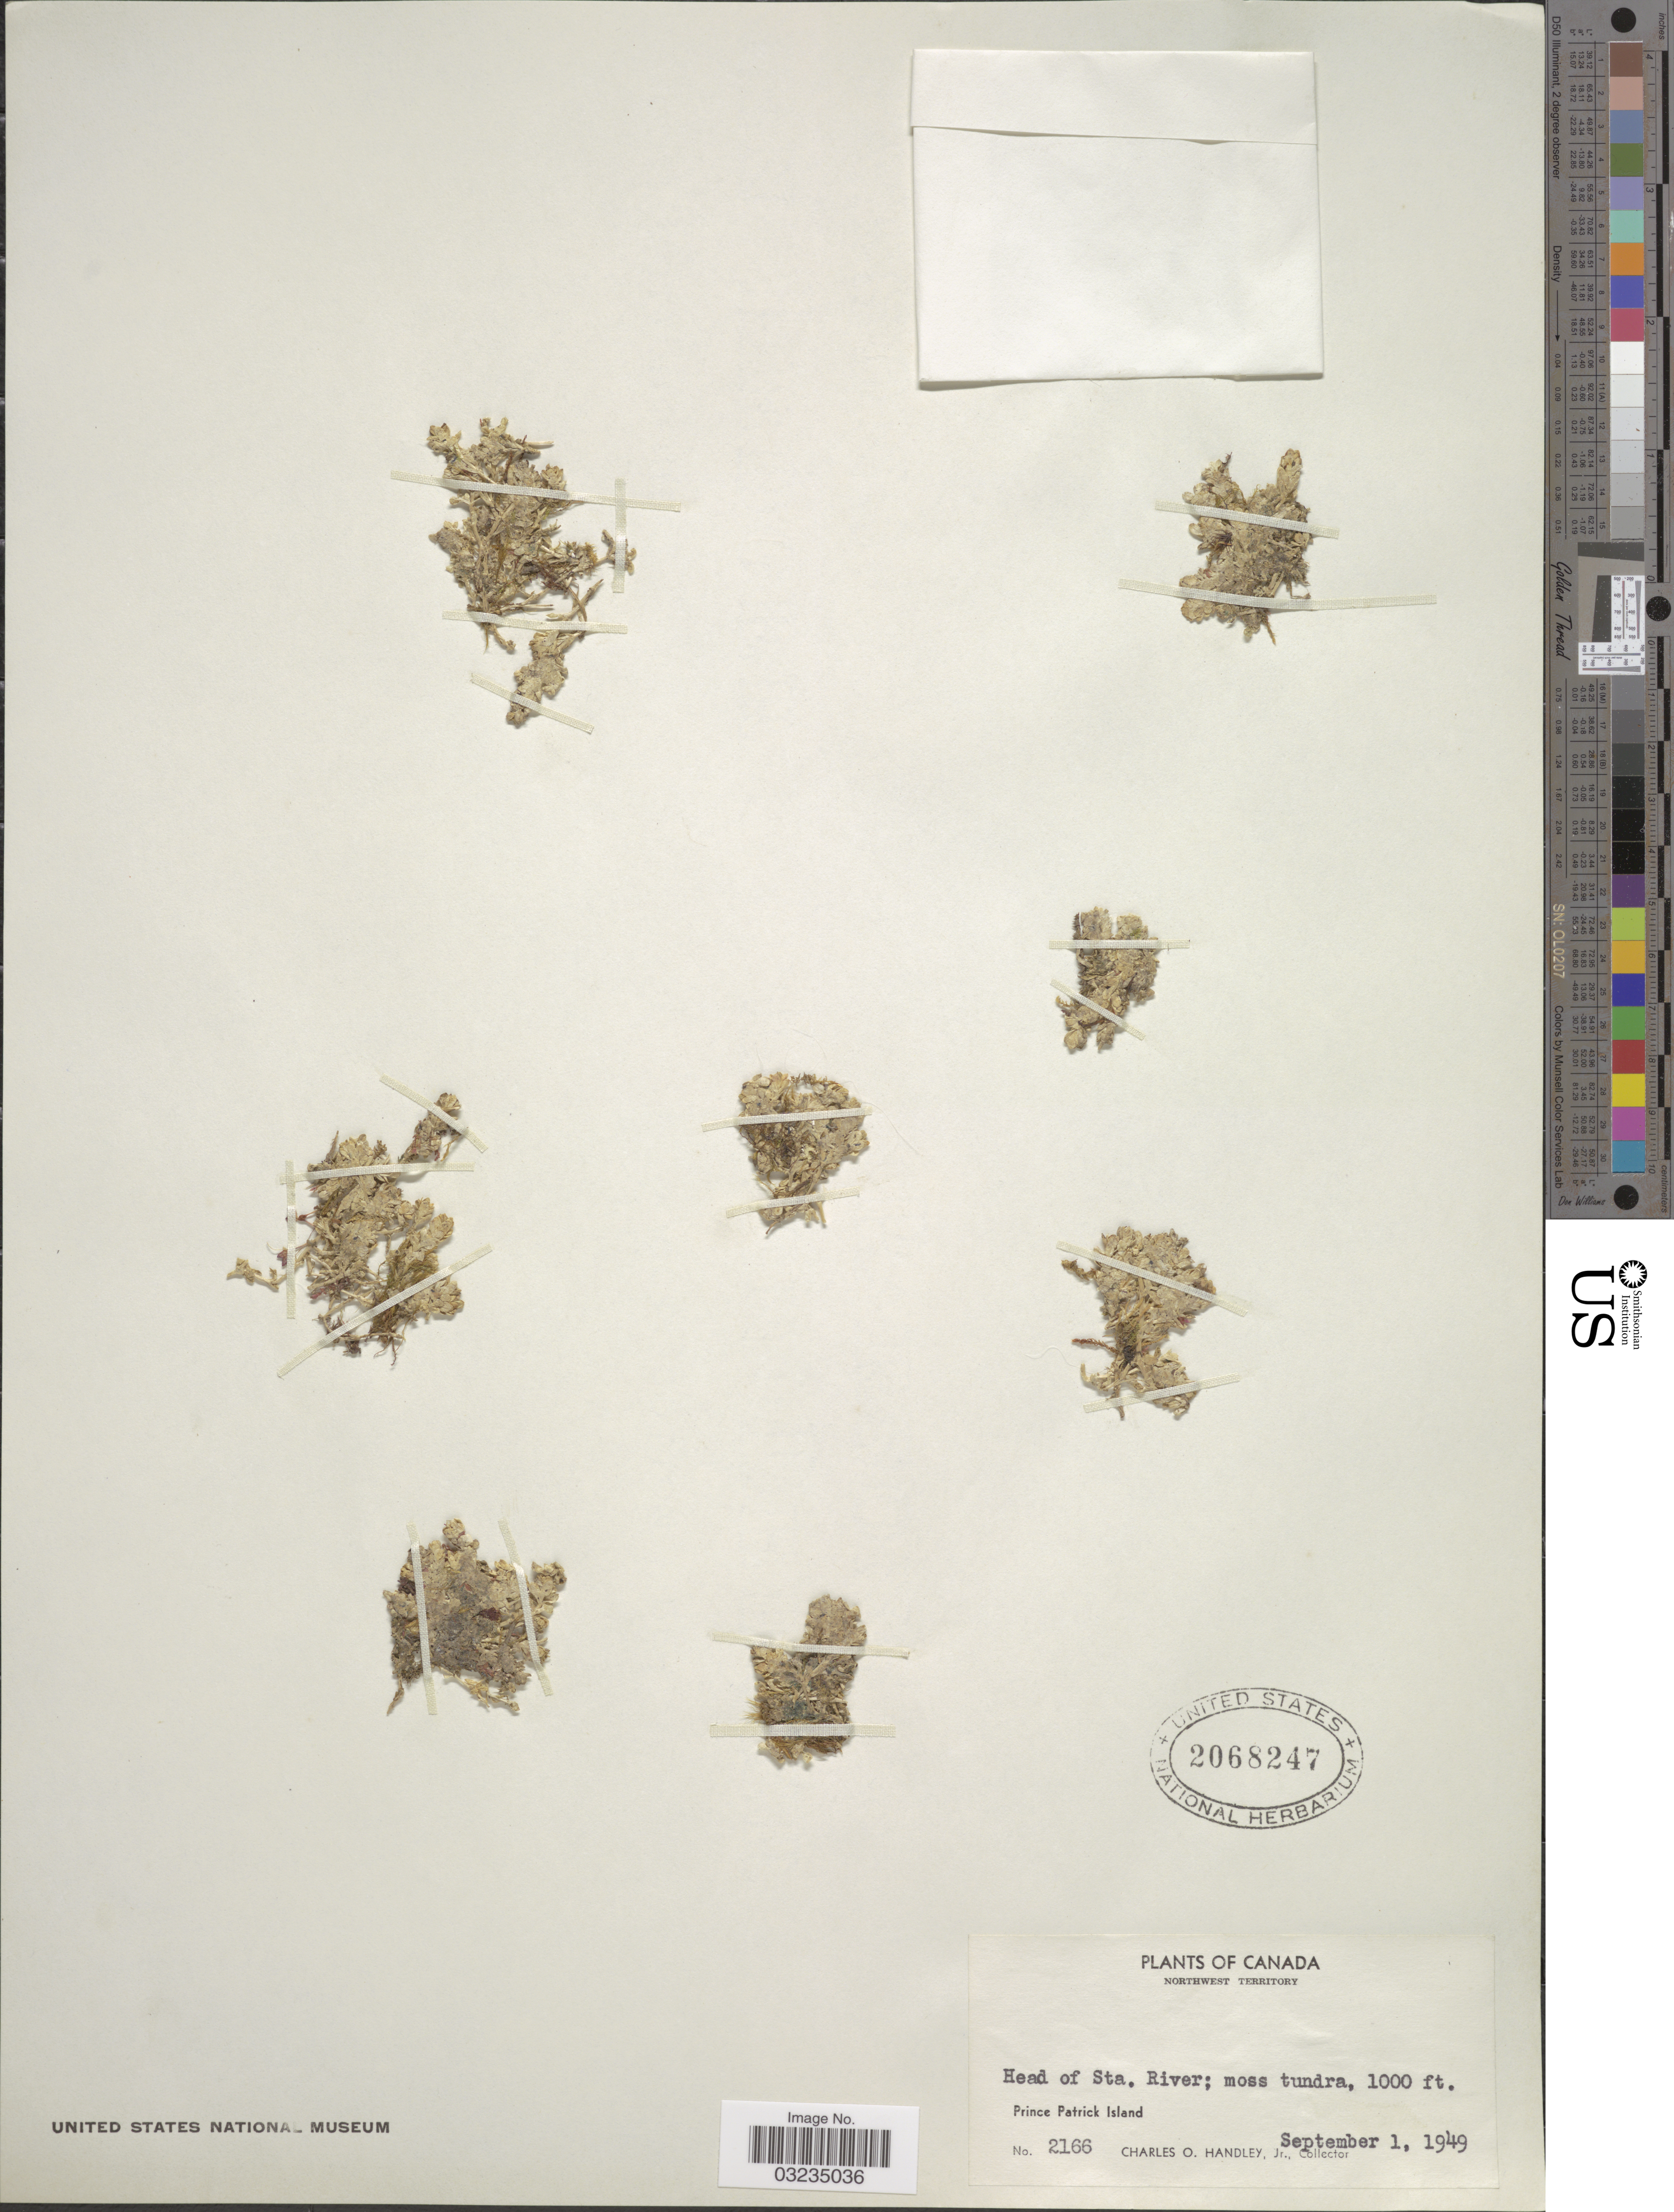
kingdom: Plantae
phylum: Tracheophyta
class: Magnoliopsida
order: Gentianales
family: Gentianaceae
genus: Gentiana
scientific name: Gentiana sp.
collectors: C. Handley Jr.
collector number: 2166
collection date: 1949-09-01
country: Canada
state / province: Northwest Territories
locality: Northwest Territory. Head of Sta. River; moss tundra. Prince Patrick Island.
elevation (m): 305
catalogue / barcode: US 2068247